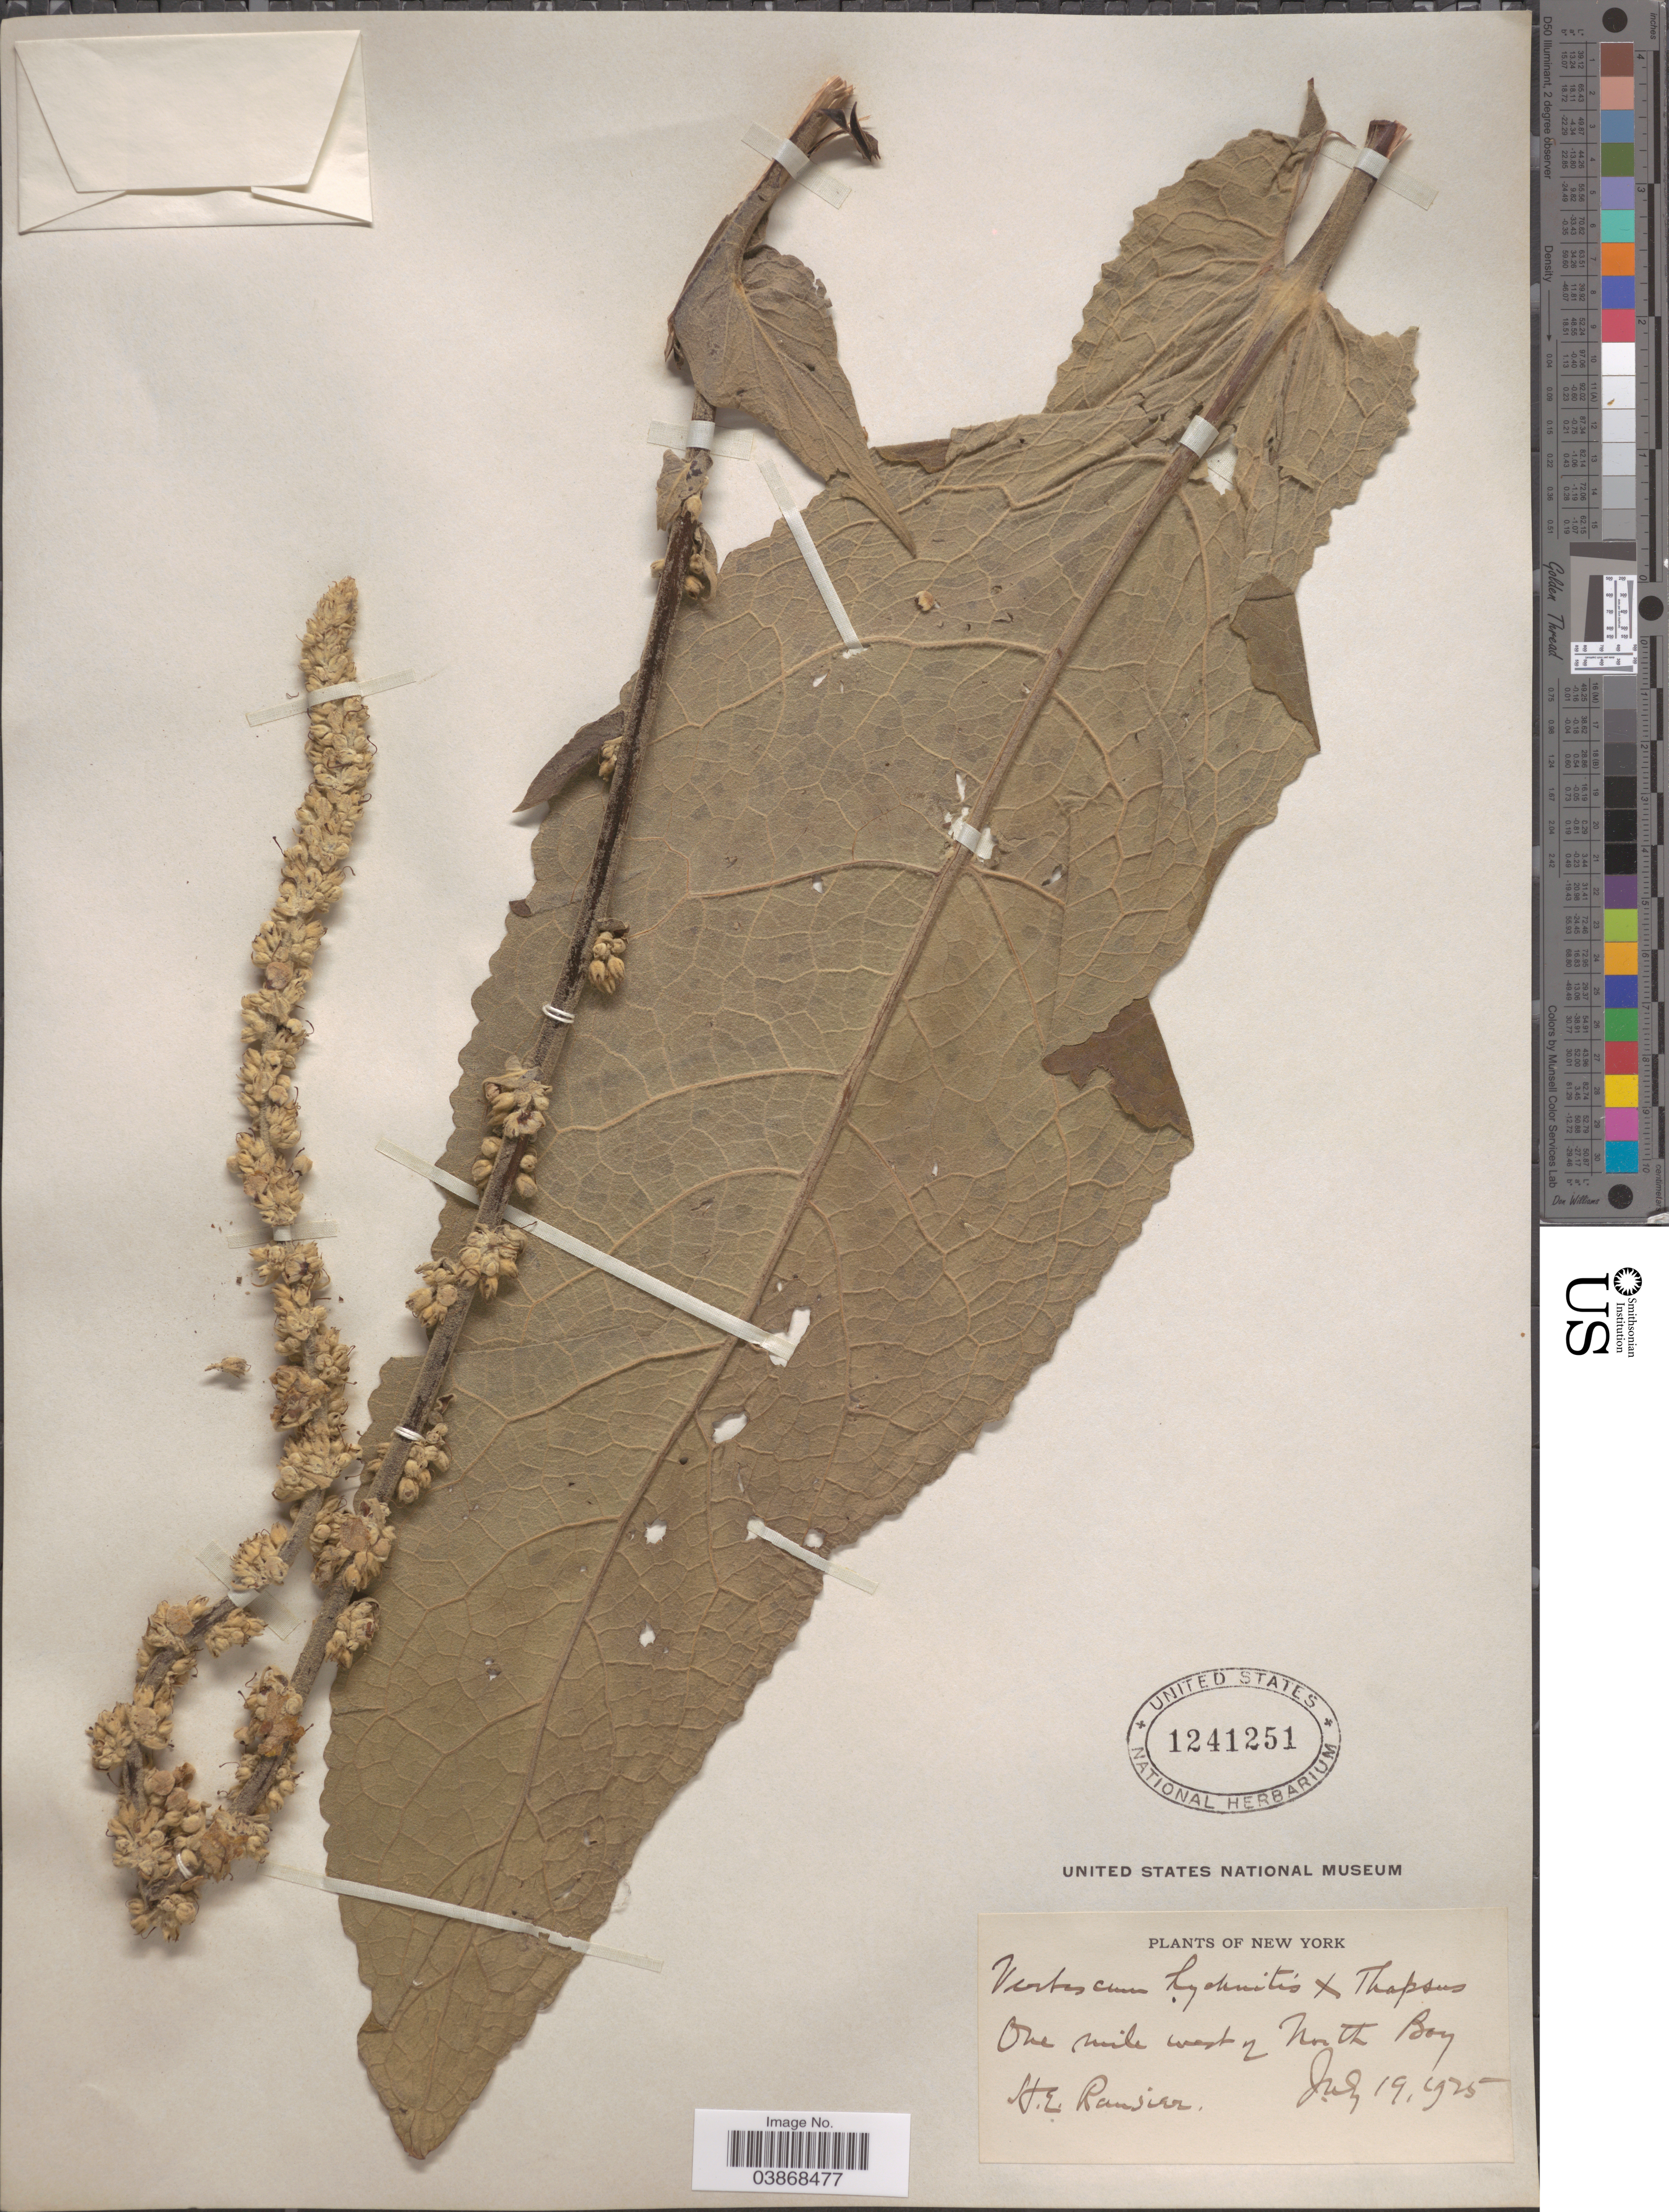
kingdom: Plantae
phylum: Tracheophyta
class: Magnoliopsida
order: Lamiales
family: Scrophulariaceae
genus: Verbascum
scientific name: Verbascum lychnitis x V. thapsus L.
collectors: H. Ransier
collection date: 1925-07-19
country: United States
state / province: New York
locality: One mile west of North Bay.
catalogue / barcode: US 1241251